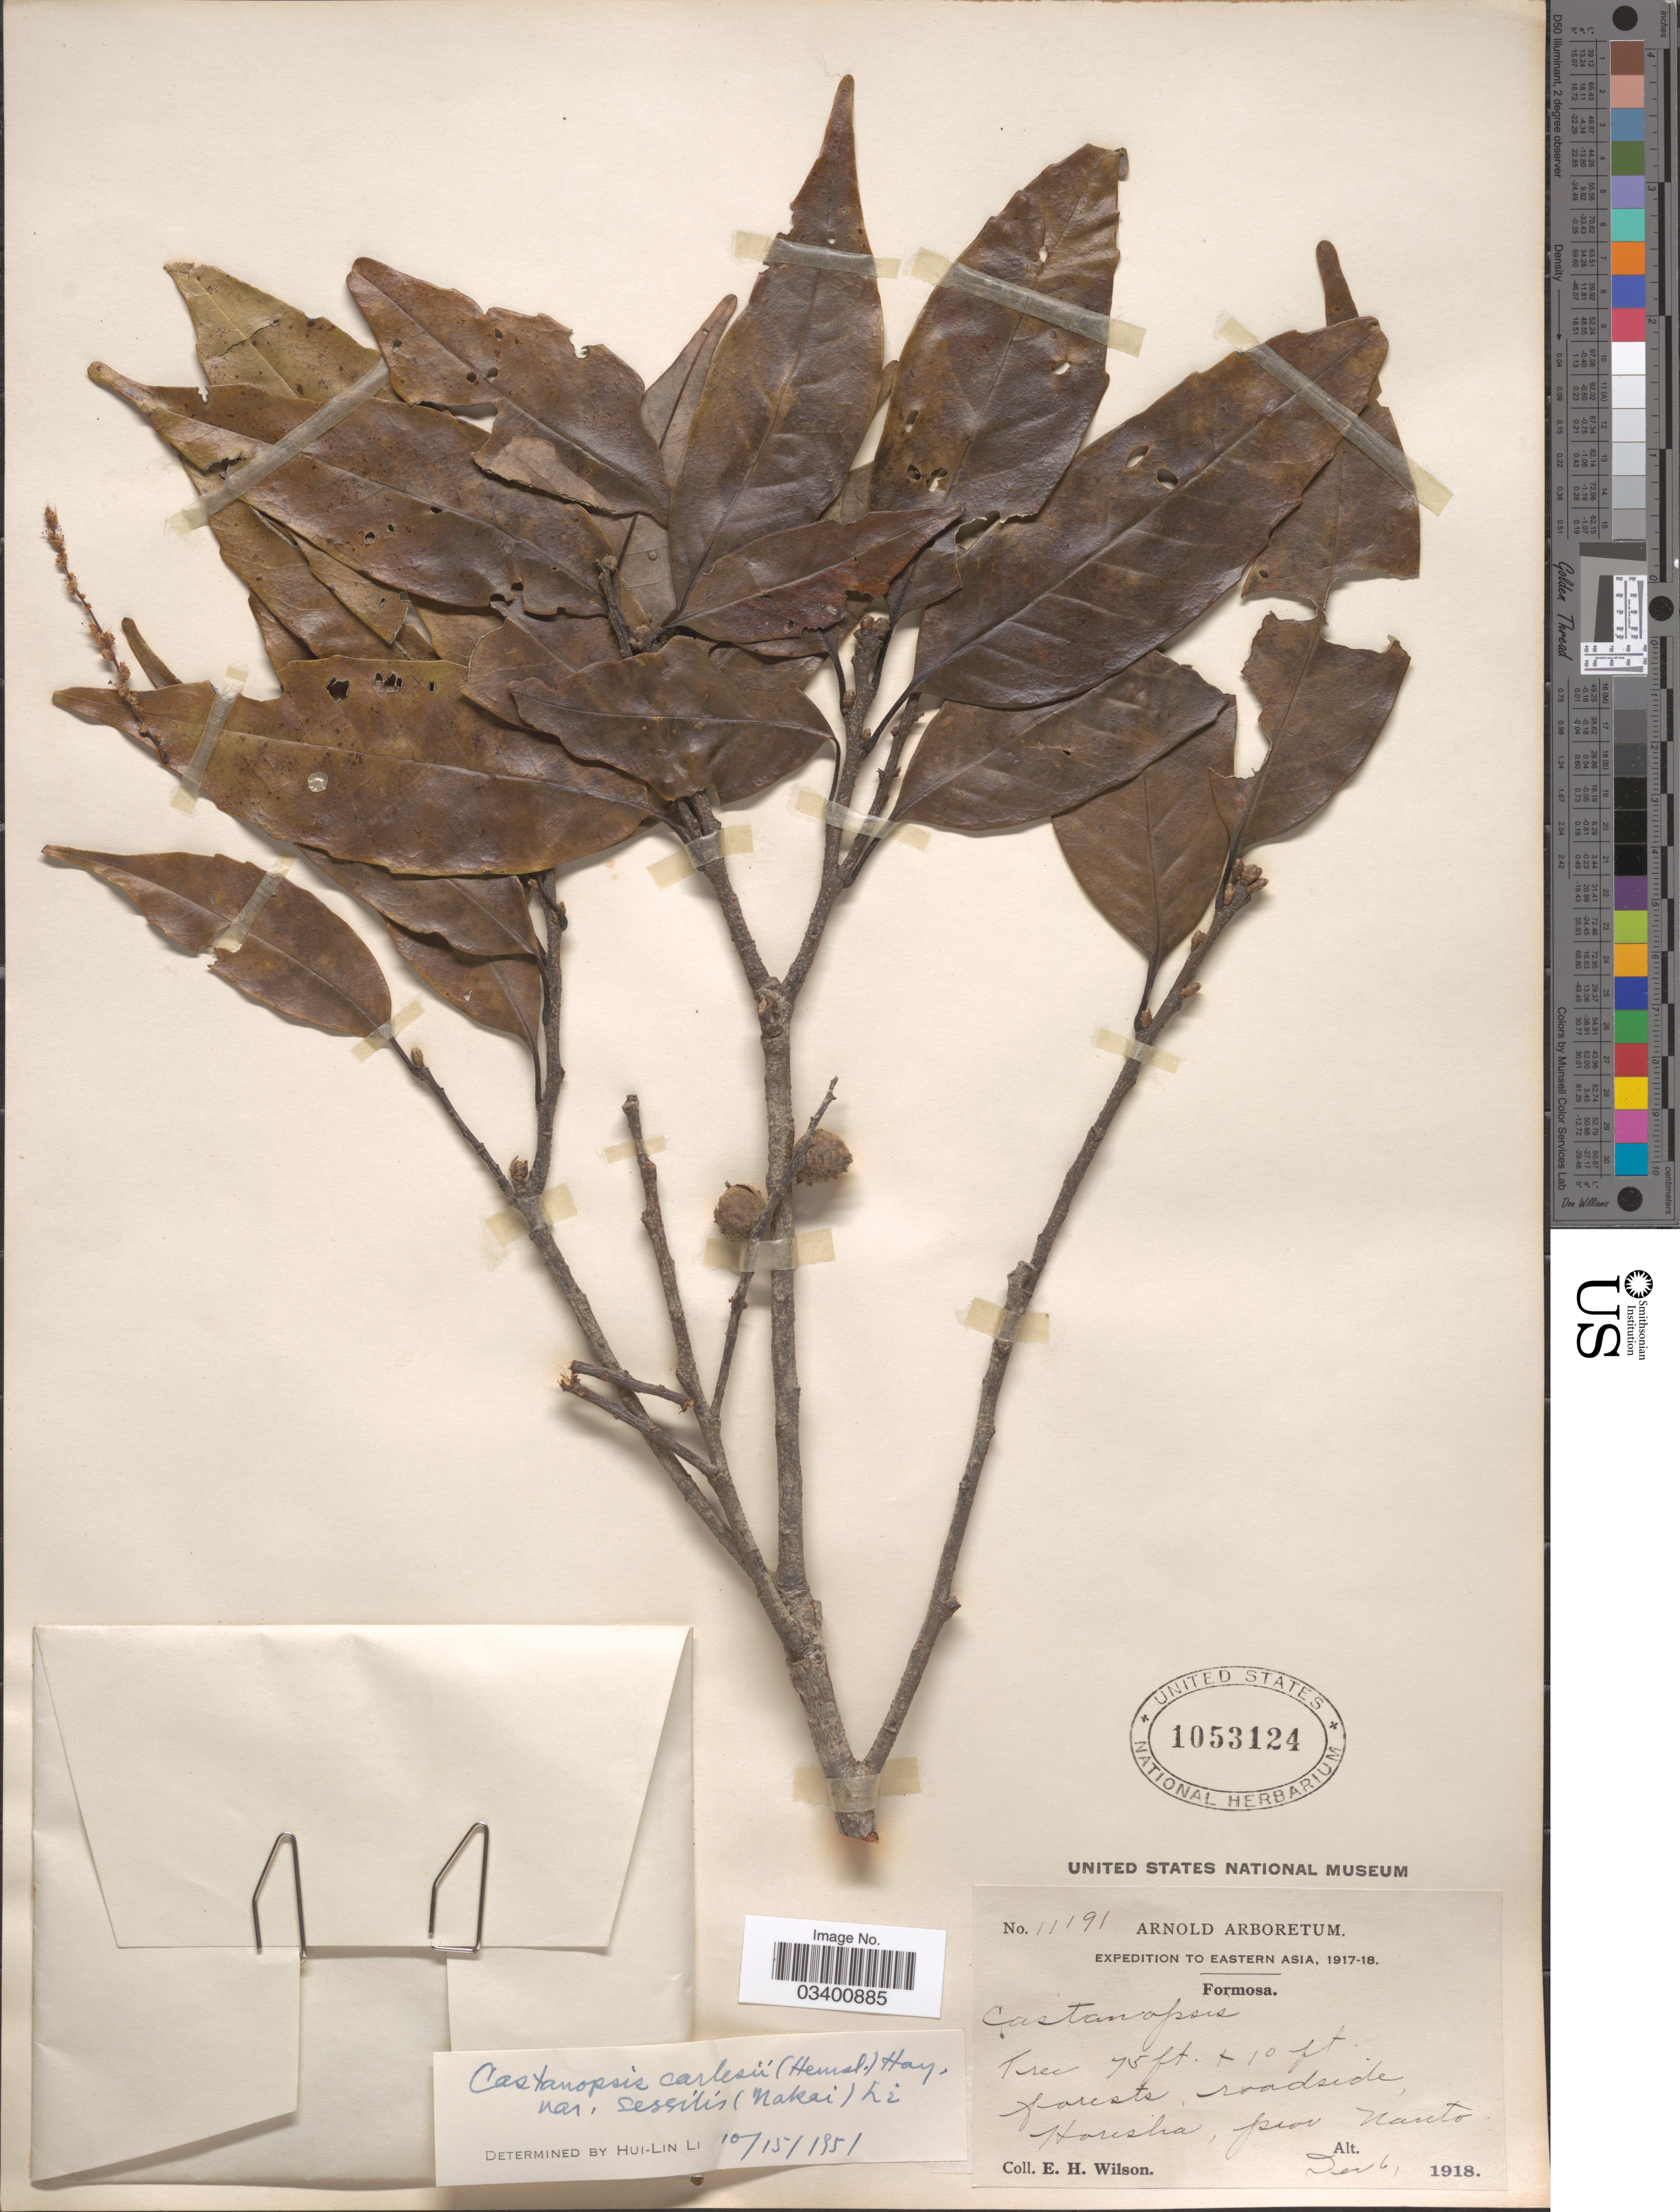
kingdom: Plantae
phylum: Tracheophyta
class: Magnoliopsida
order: Fagales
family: Fagaceae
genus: Castanopsis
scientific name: Castanopsis carlesii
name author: (Hemsl.) Hayata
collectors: E. Wilson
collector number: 11191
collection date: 1918-12-06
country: Taiwan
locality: Eastern Asia. Formosa, forests, roadside Housha, prov. Nanto.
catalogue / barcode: US 1053124